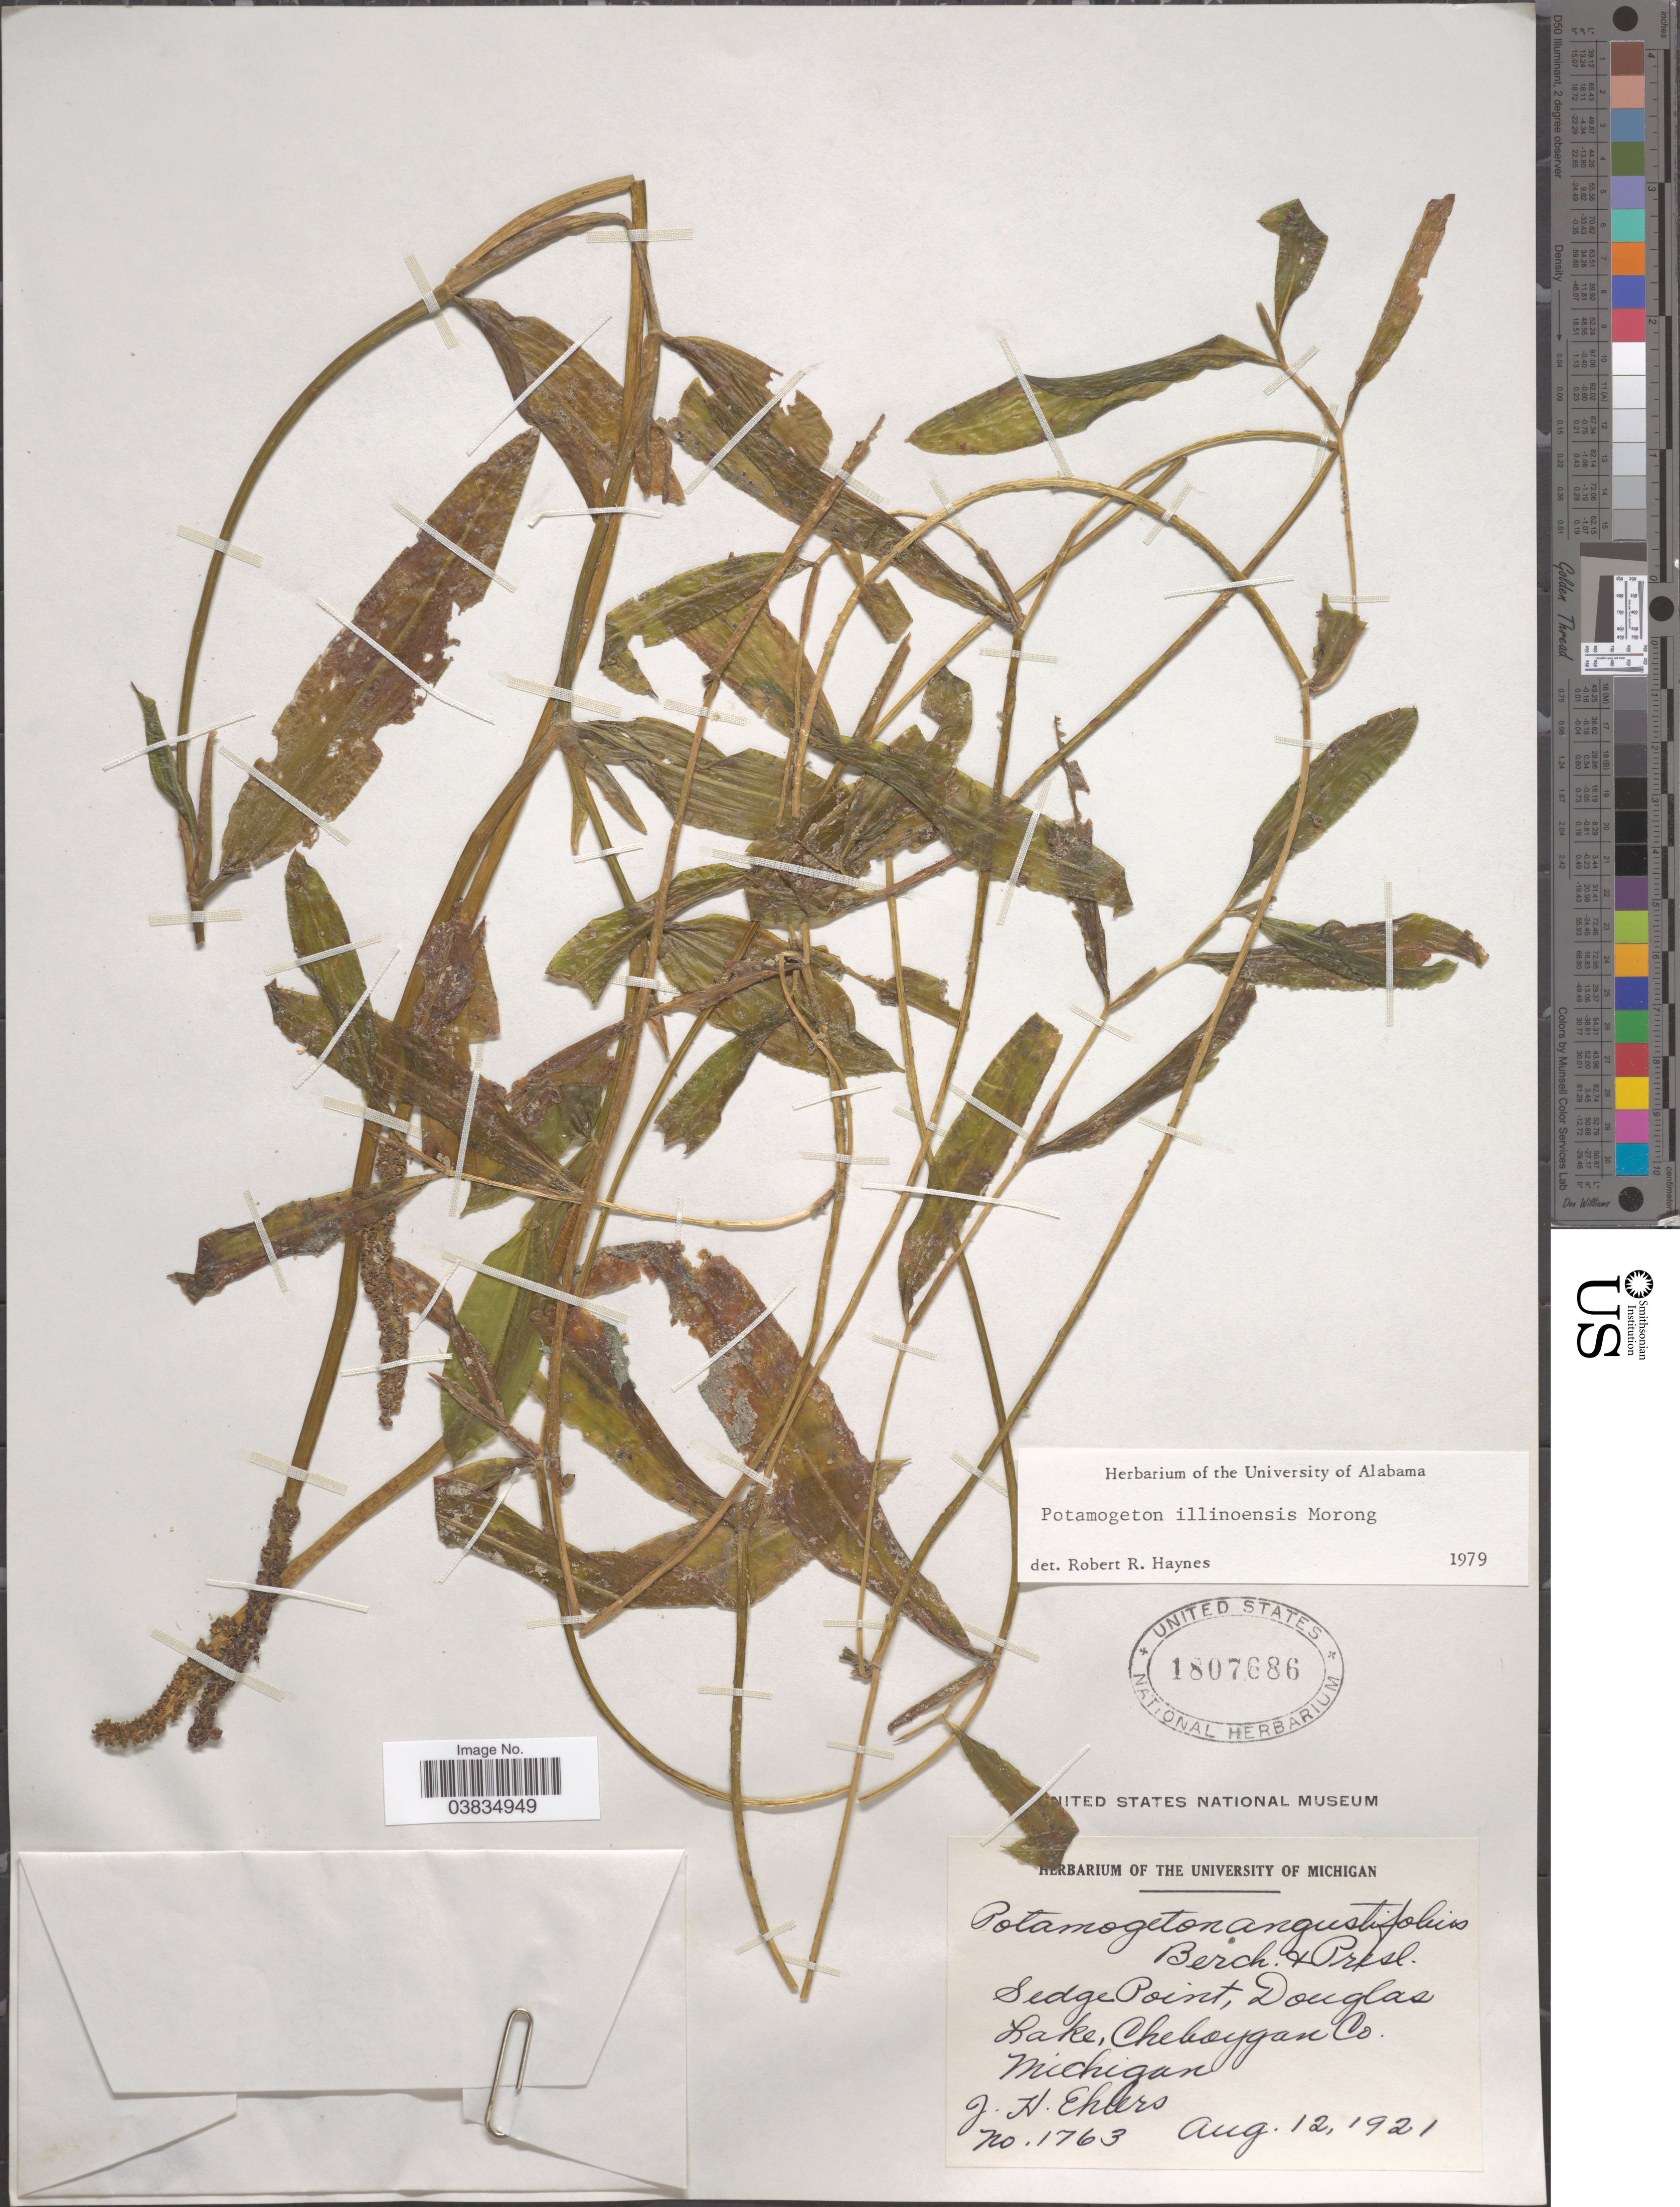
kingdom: Plantae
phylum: Tracheophyta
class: Liliopsida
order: Alismatales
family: Potamogetonaceae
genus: Potamogeton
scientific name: Potamogeton illinoensis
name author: Morong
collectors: J. H. Ehlers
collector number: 1763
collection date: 1921-08-12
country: United States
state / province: Michigan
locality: Sedge Point, Douglas Lake, Cheboygan Co.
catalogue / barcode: US 1807686